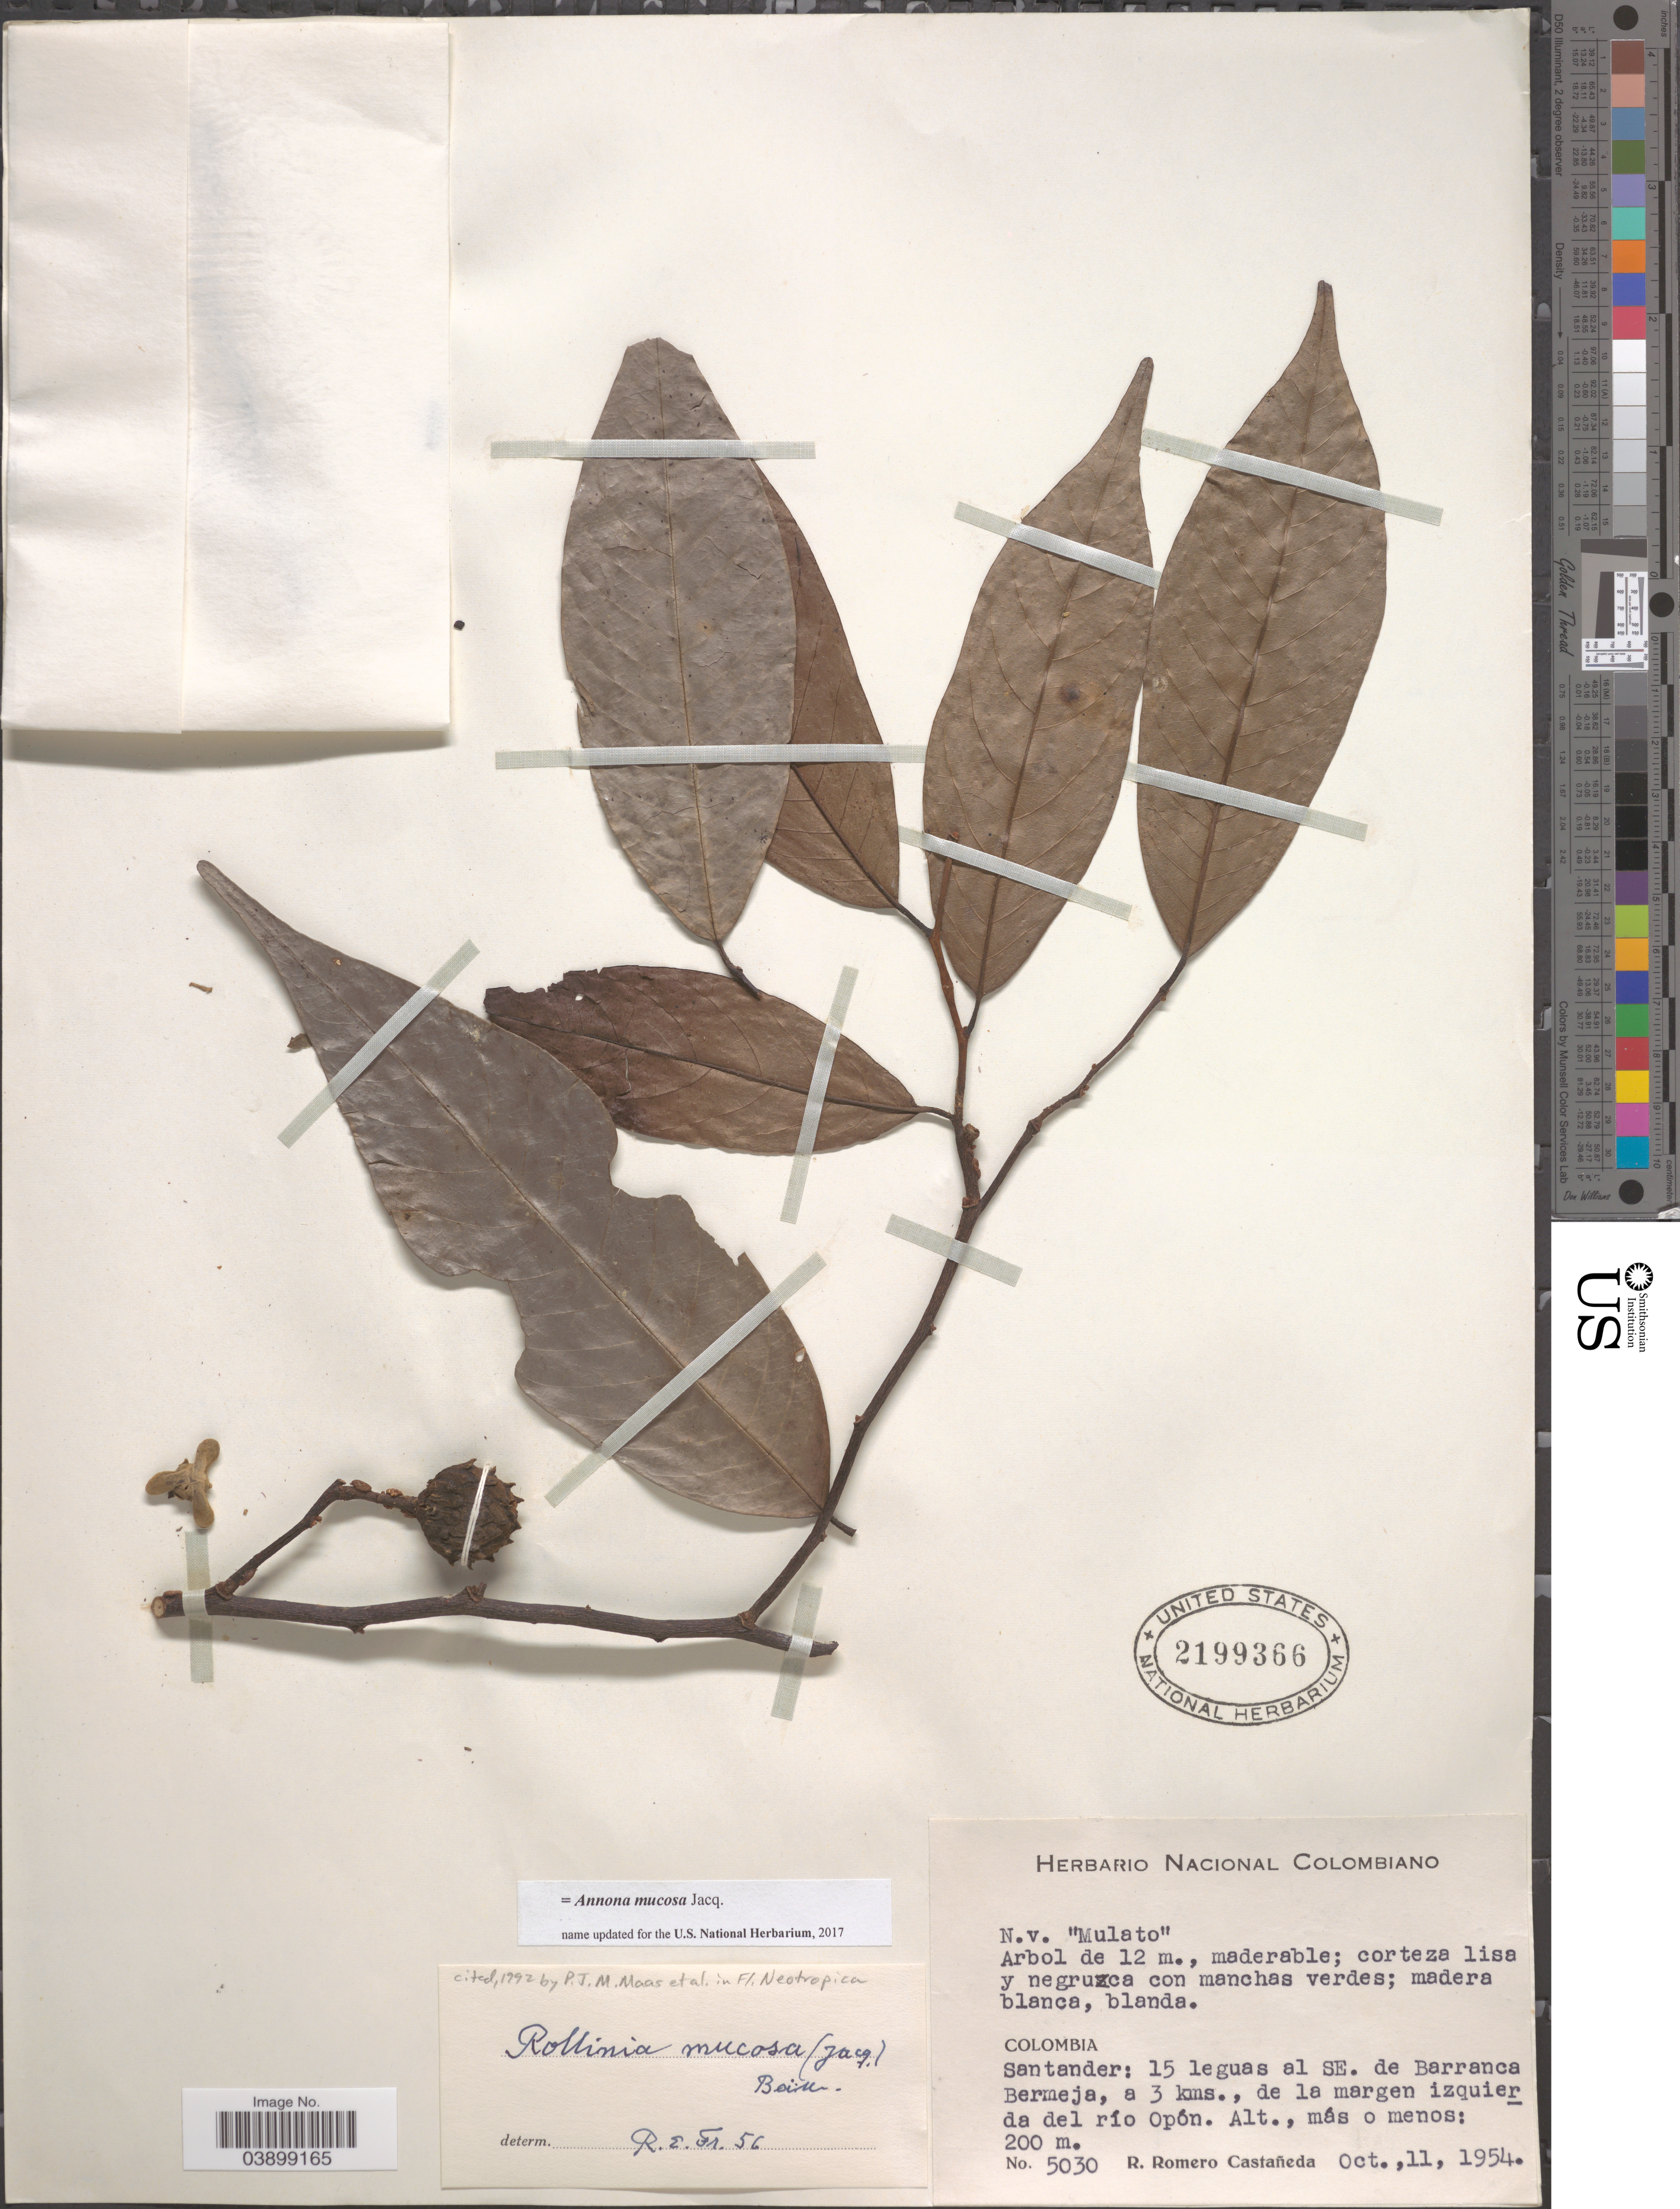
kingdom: Plantae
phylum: Tracheophyta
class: Magnoliopsida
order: Magnoliales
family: Annonaceae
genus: Annona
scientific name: Annona mucosa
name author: Jacq.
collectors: R. Romero Castañeda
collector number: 5030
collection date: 1954-10-11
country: Colombia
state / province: Santander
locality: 15 leguas al SE. de Barranca Bermeja, a 3 kms., de la margen izquierda del río Opón.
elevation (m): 200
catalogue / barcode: US 2199366